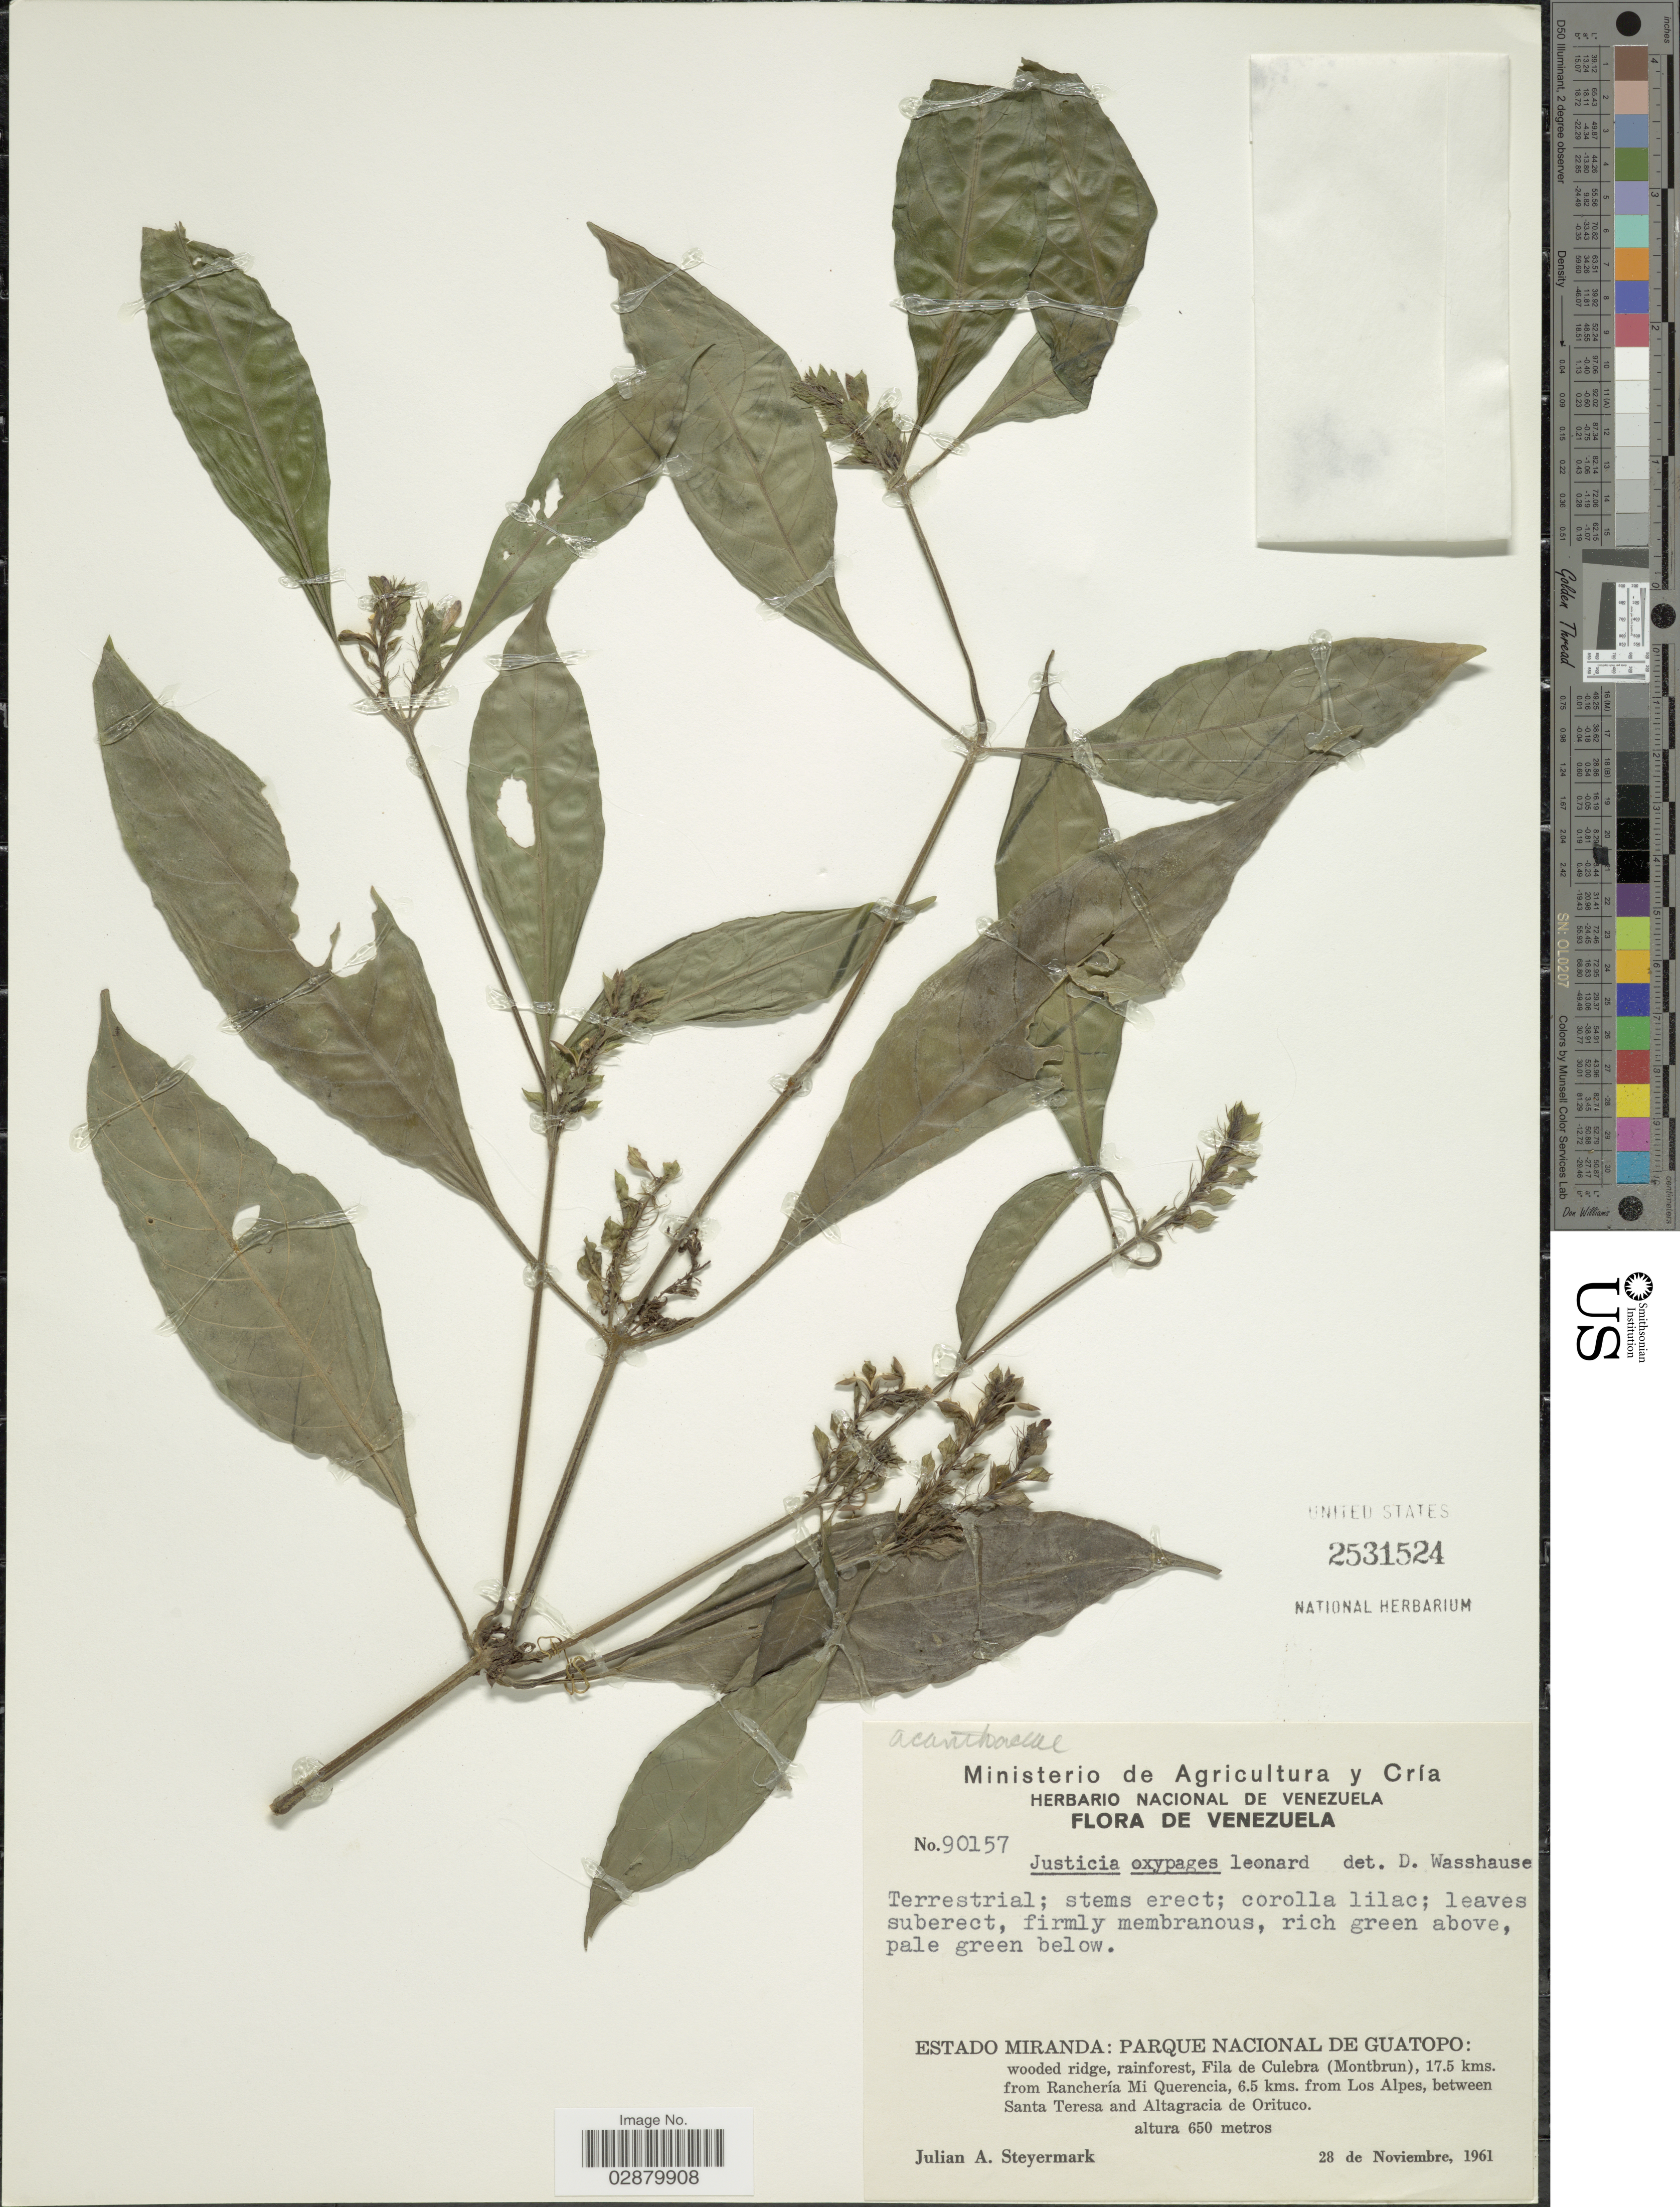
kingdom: Plantae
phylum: Tracheophyta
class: Magnoliopsida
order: Lamiales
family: Acanthaceae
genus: Justicia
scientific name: Justicia oxypages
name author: Leonard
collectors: J. Steyermark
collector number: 90157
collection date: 1961-11-28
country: Venezuela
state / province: Miranda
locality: Parque Nacional de Guatopo: wooded ridge, rainforest, Fila de Culebra (Montbrun), 17.5 kms. from Ranchería Mi Querencia, 6.5 kms. from Los Alpes, between Santa Teresa and Altagracia de Orituco.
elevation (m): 650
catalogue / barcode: US 2531524